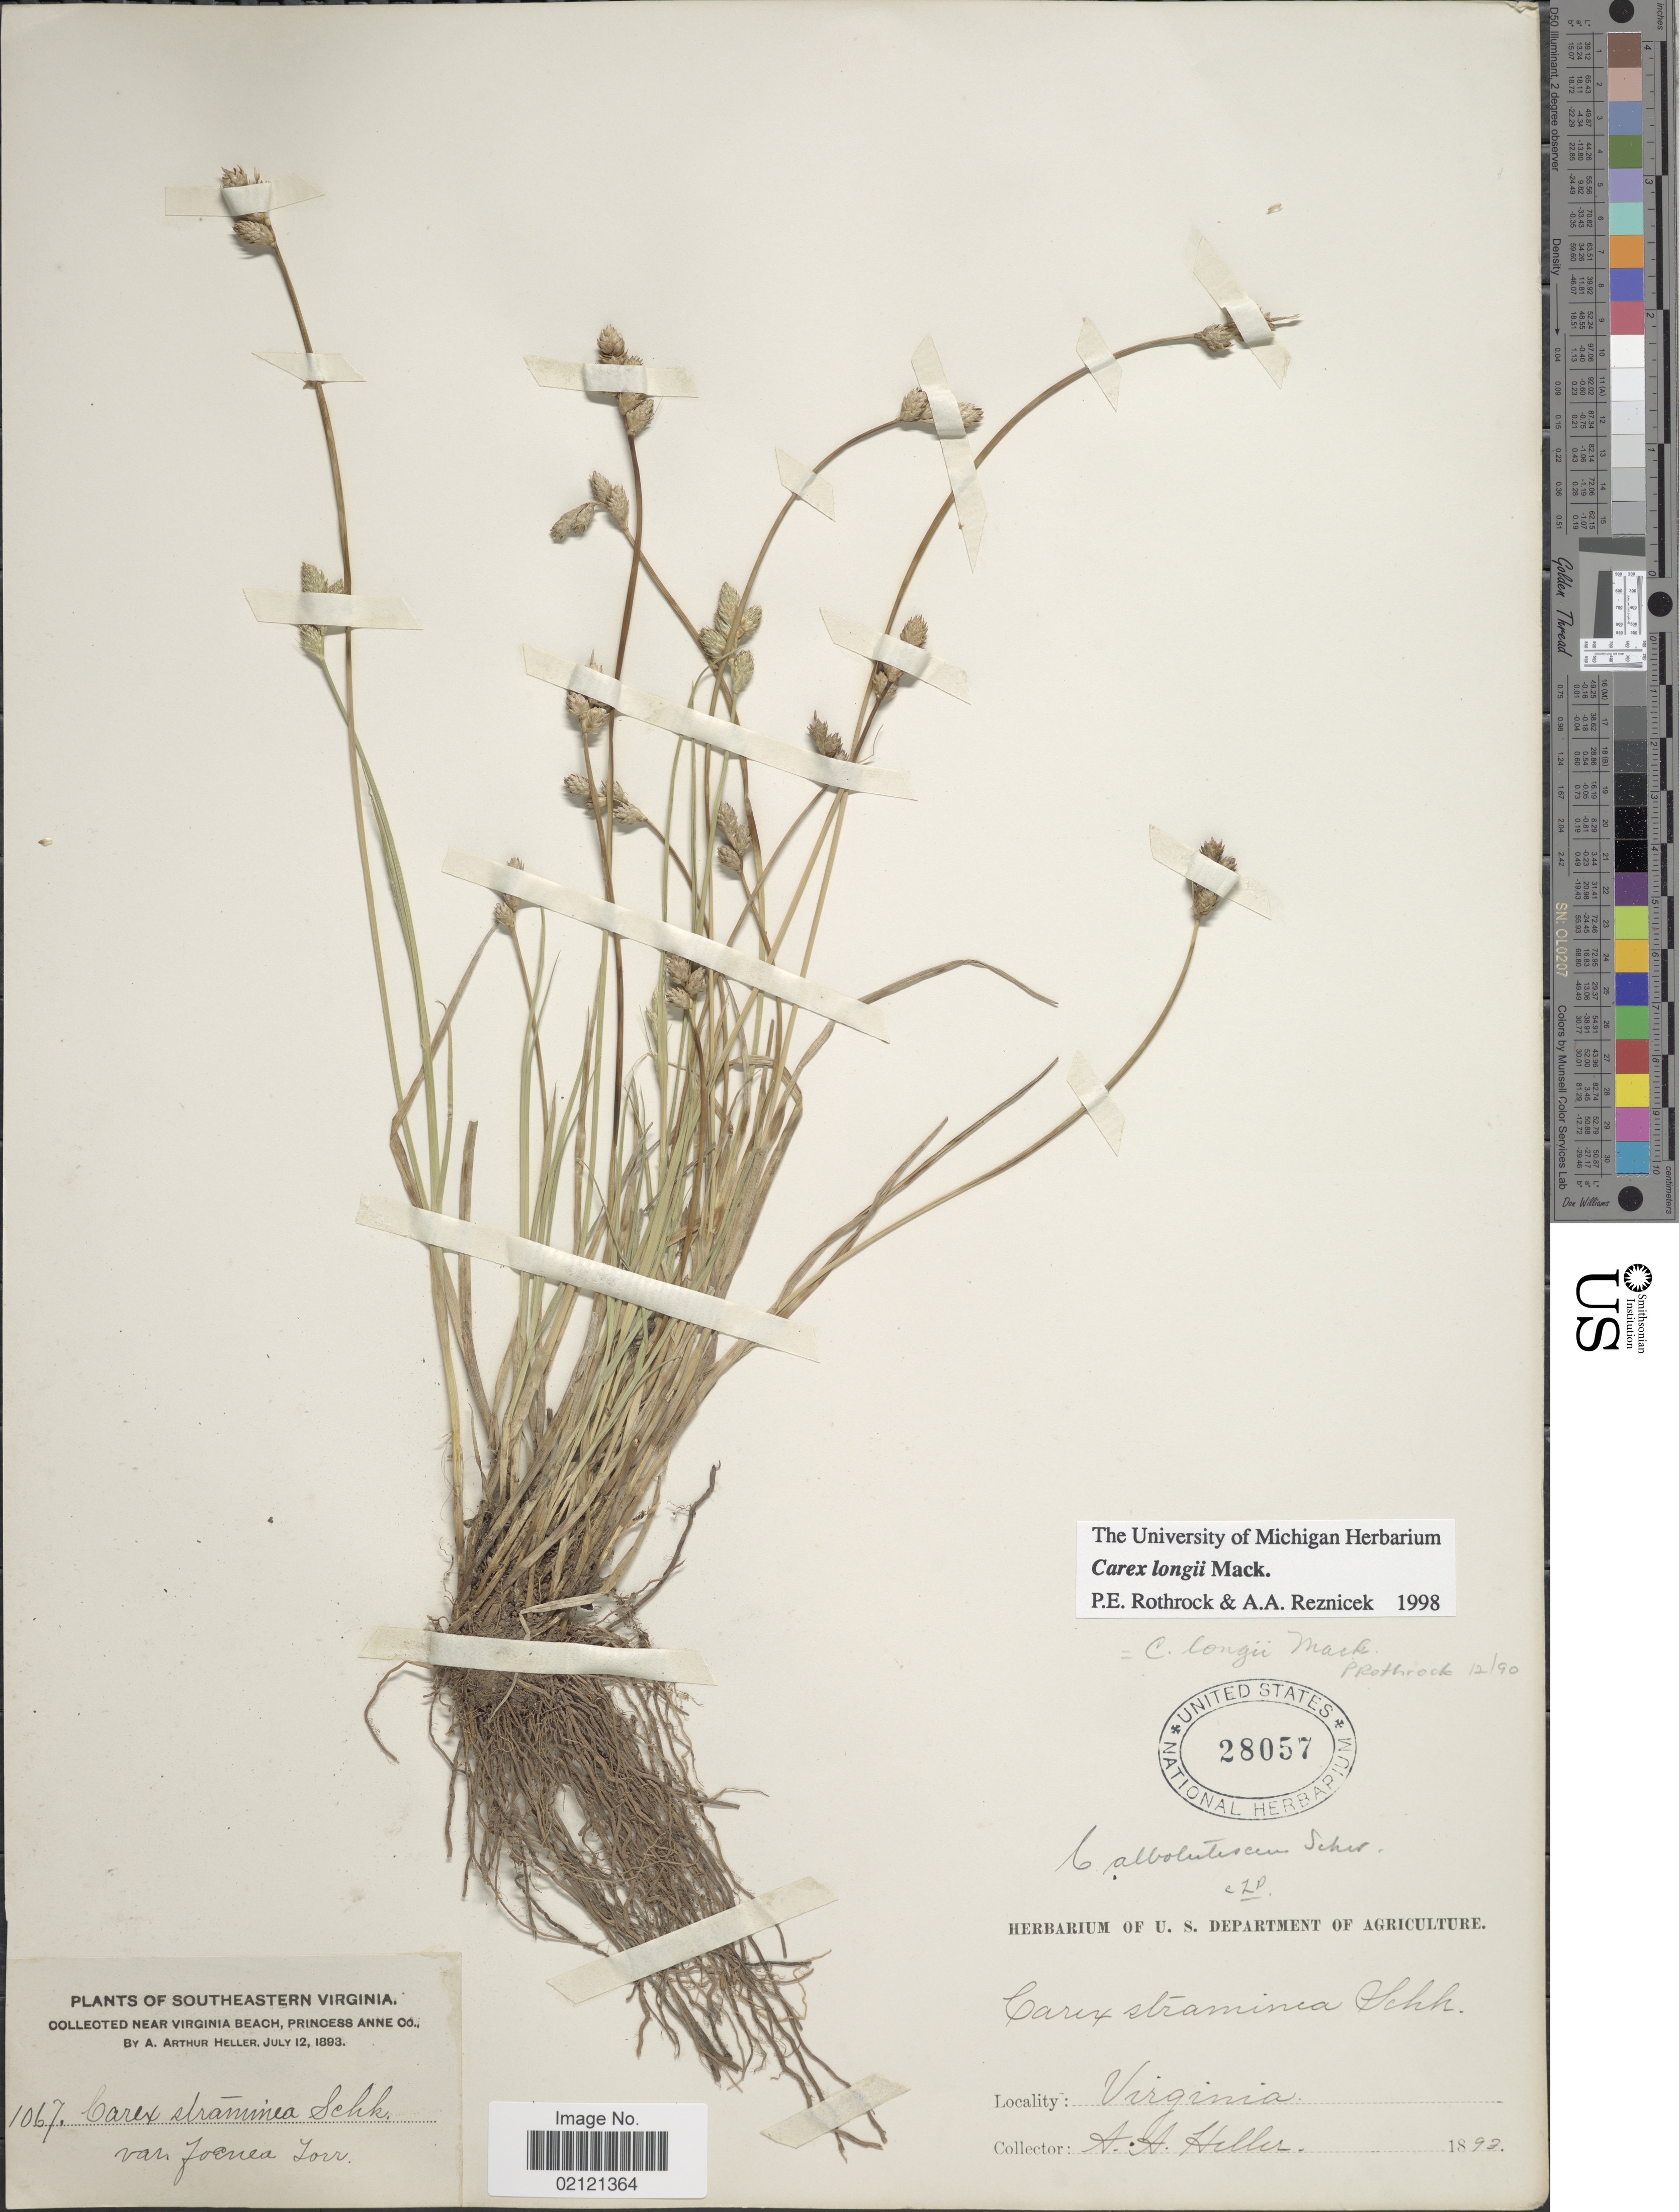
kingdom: Plantae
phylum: Tracheophyta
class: Liliopsida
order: Poales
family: Cyperaceae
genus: Carex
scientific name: Carex longii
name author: Mack.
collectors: A. A. Heller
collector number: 1067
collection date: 1893-07-12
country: United States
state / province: Virginia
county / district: City of Virginia Beach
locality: Southeastern Virginia, near Virginia Beach, Princess Anne (=historic county name) County.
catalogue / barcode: US 28057